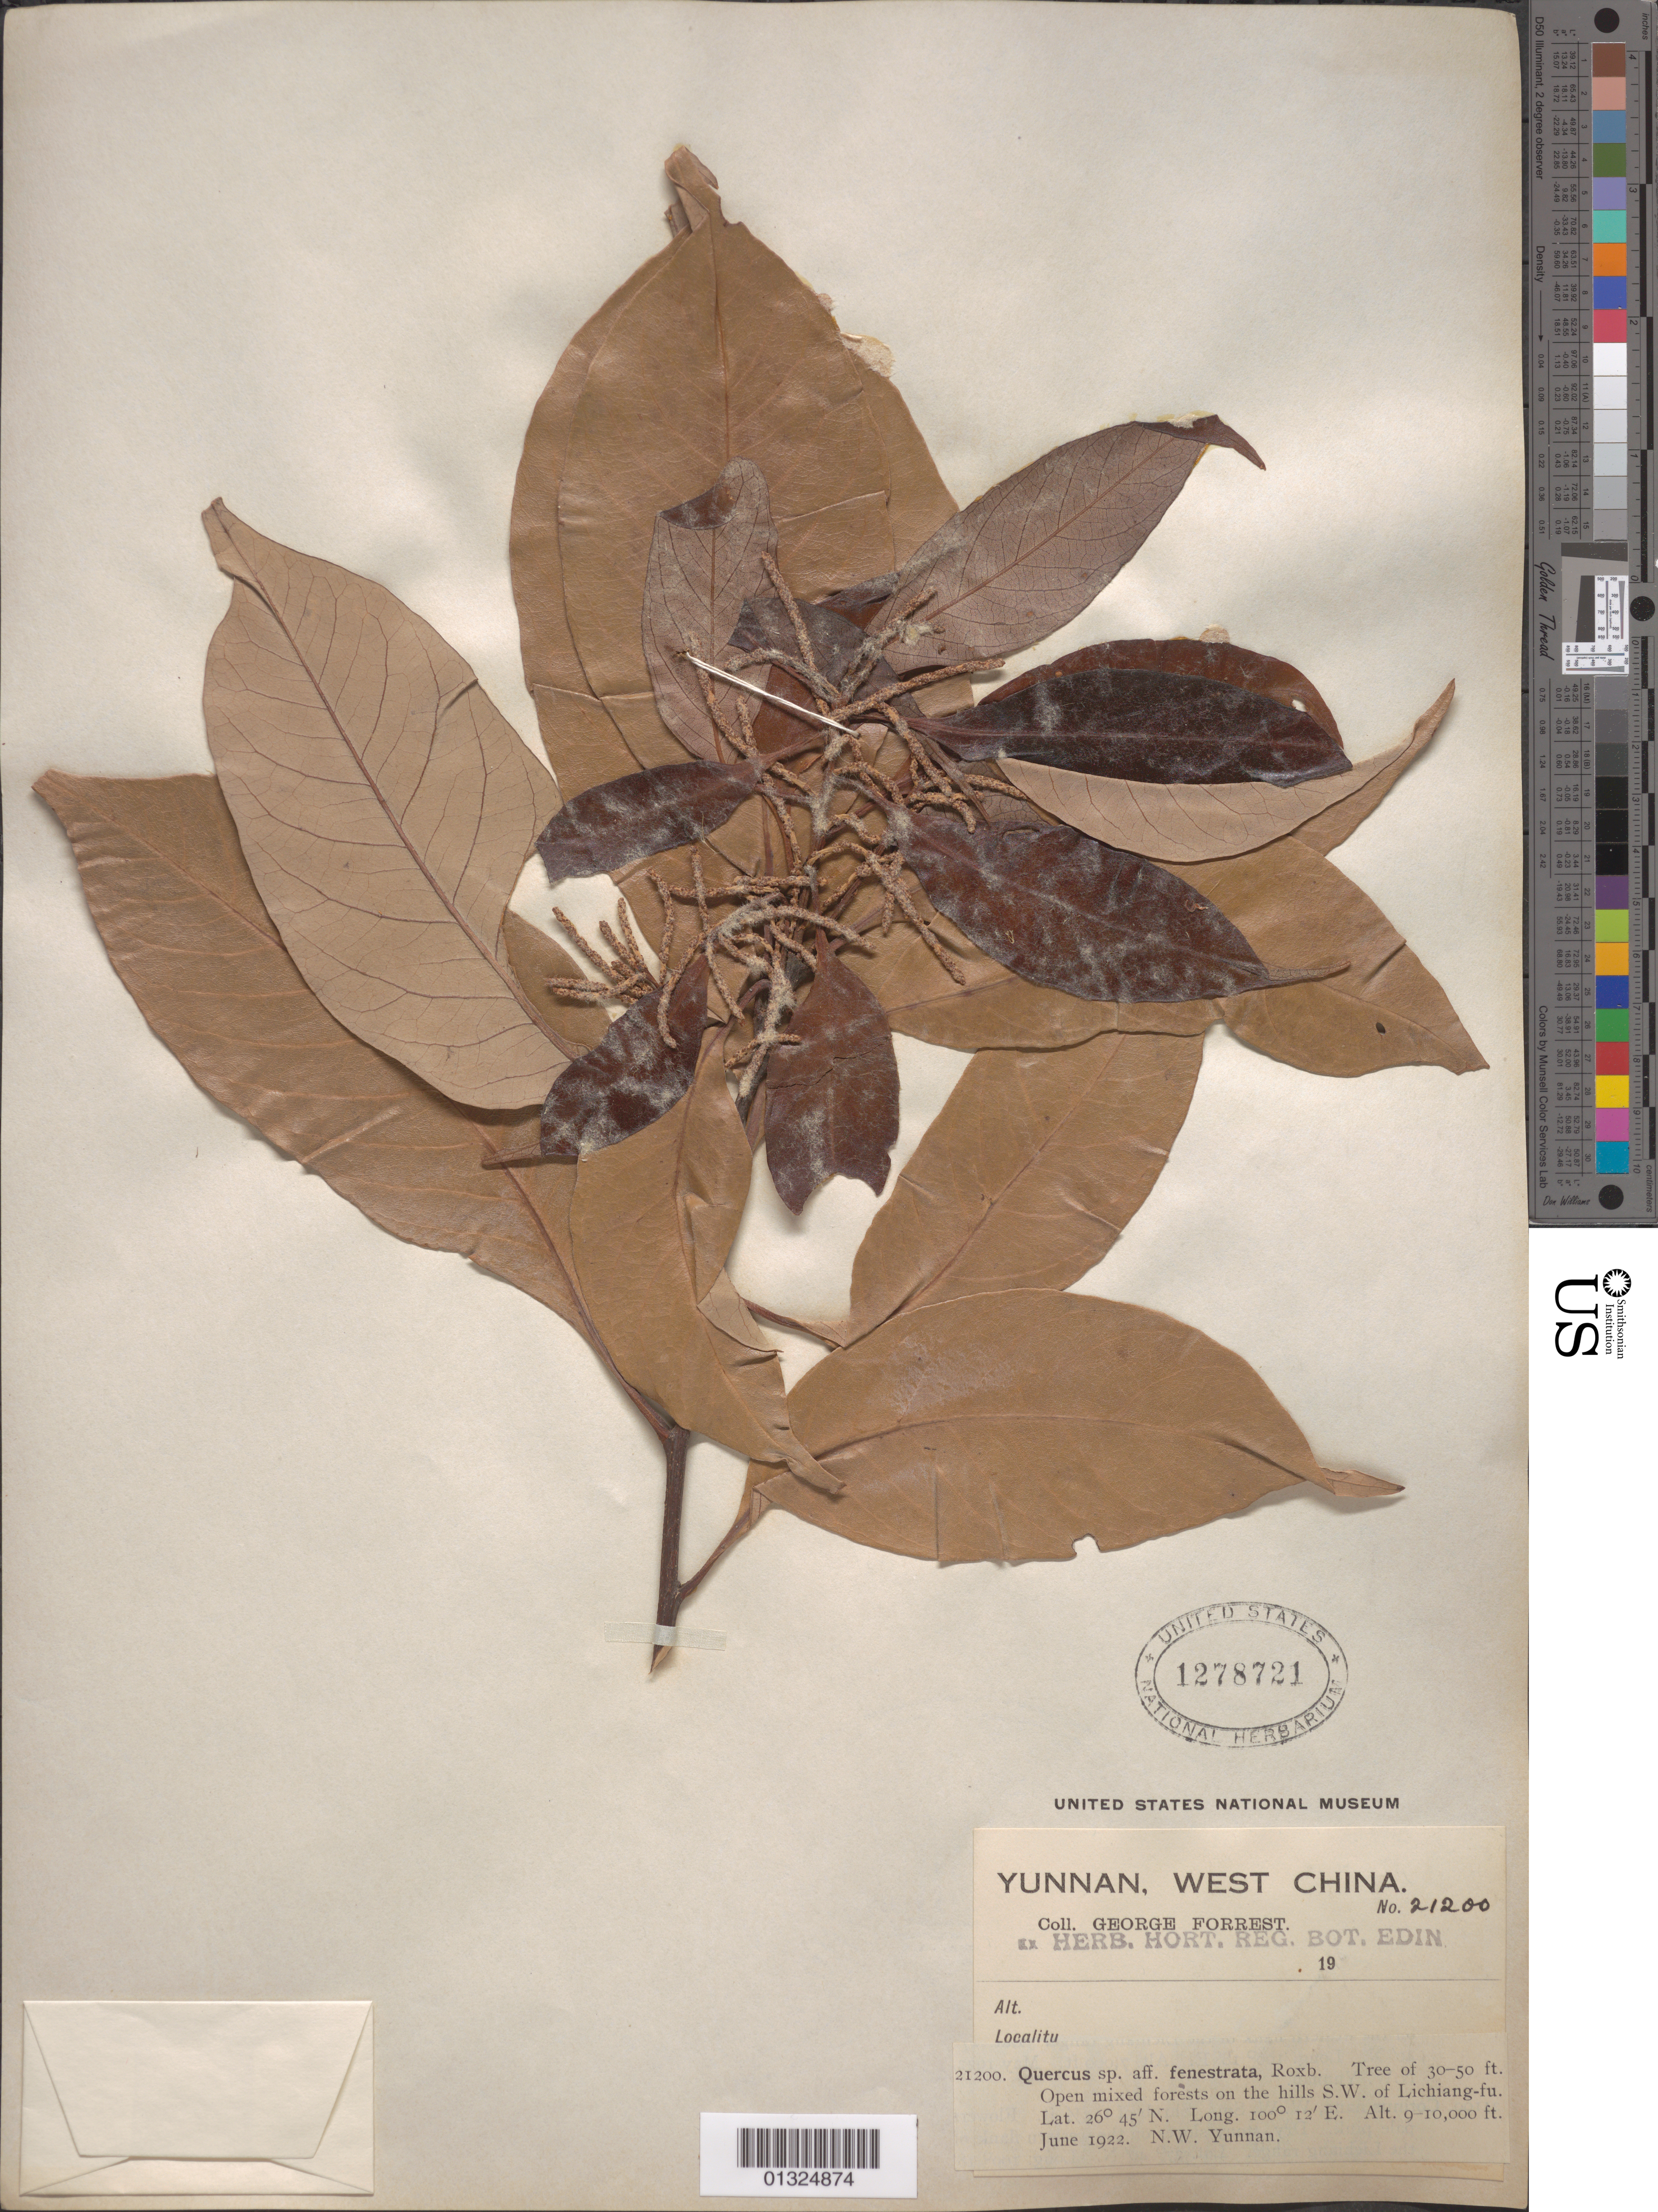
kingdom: Plantae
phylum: Tracheophyta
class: Magnoliopsida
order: Fagales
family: Fagaceae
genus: Quercus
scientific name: Quercus fenestrata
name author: Roxb.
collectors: G. Forrest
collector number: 21200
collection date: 1922-06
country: China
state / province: Yunnan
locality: S. W. of Lichiang-fu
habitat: Open mixed frests on the hills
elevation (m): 3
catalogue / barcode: US 1278721